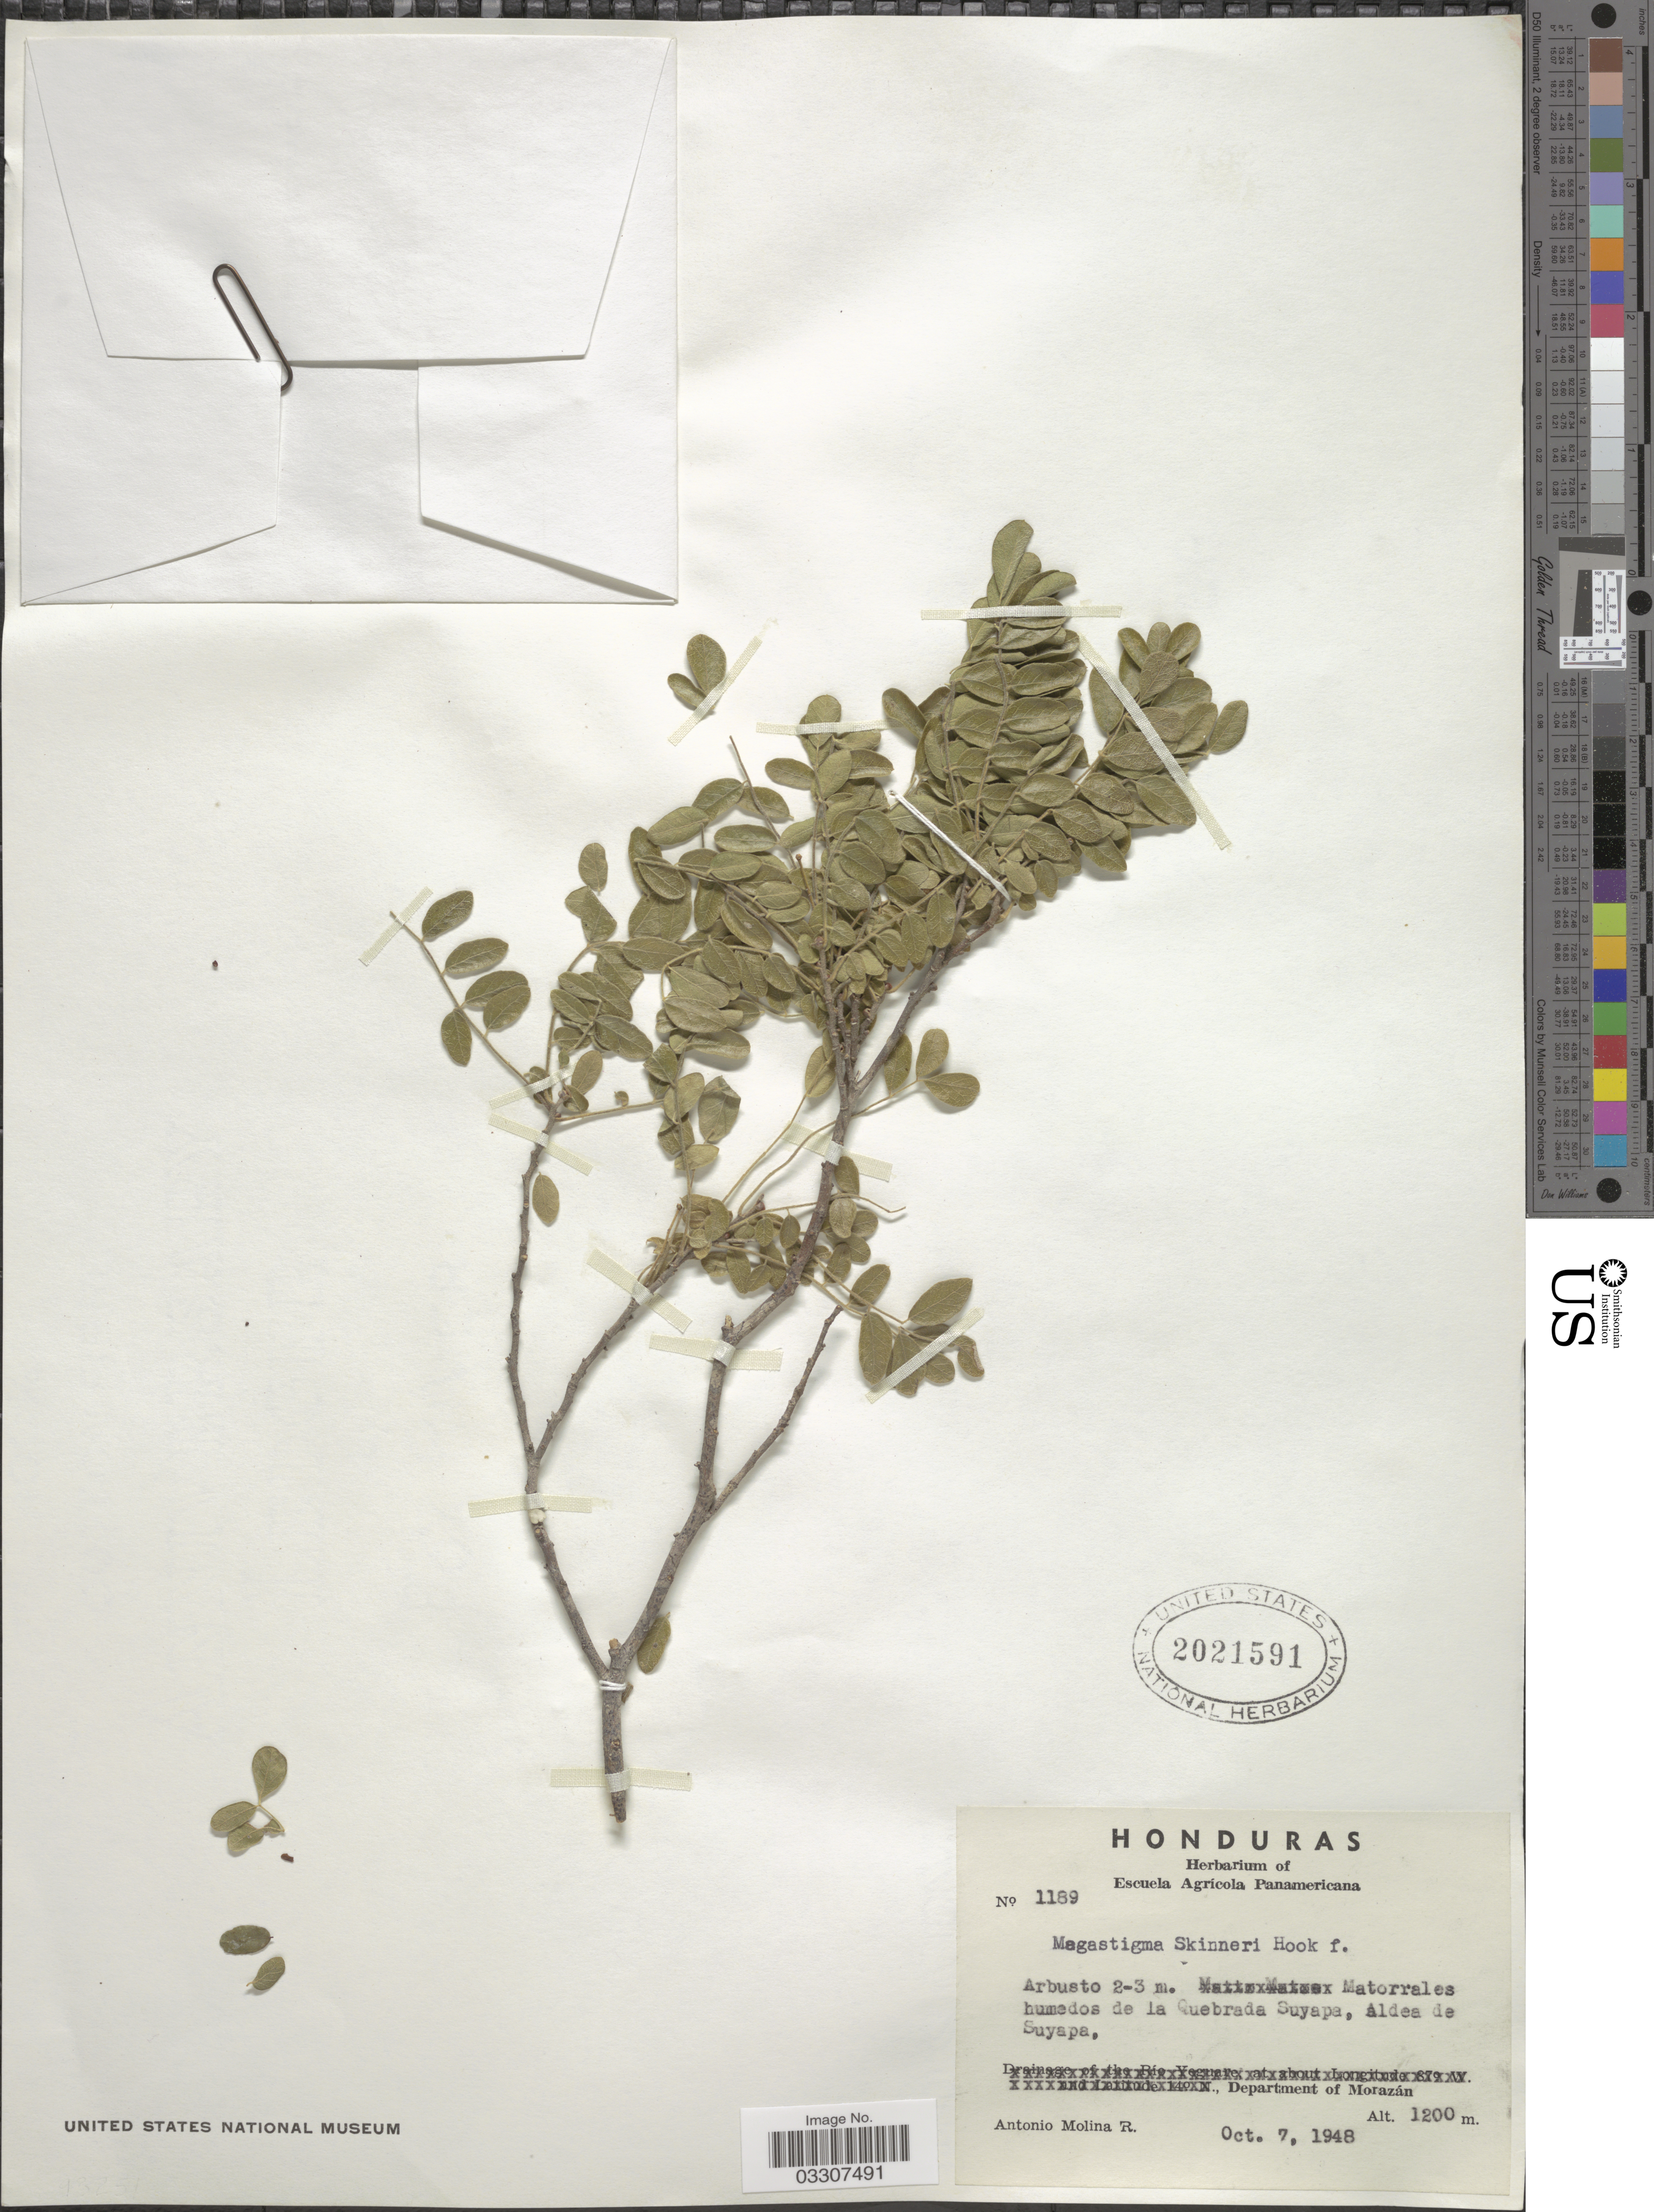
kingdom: Plantae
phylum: Tracheophyta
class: Magnoliopsida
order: Sapindales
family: Rutaceae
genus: Megastigma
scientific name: Megastigma skinneri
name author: Hook. f.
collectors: A. Molina R.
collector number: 1189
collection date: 1948-10-07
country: Honduras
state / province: Fco. Morazán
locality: Matorrales humedos de la Quebrada Suyapa, aldea de Suyapa. Department of Morazán.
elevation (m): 1200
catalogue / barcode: US 2021591